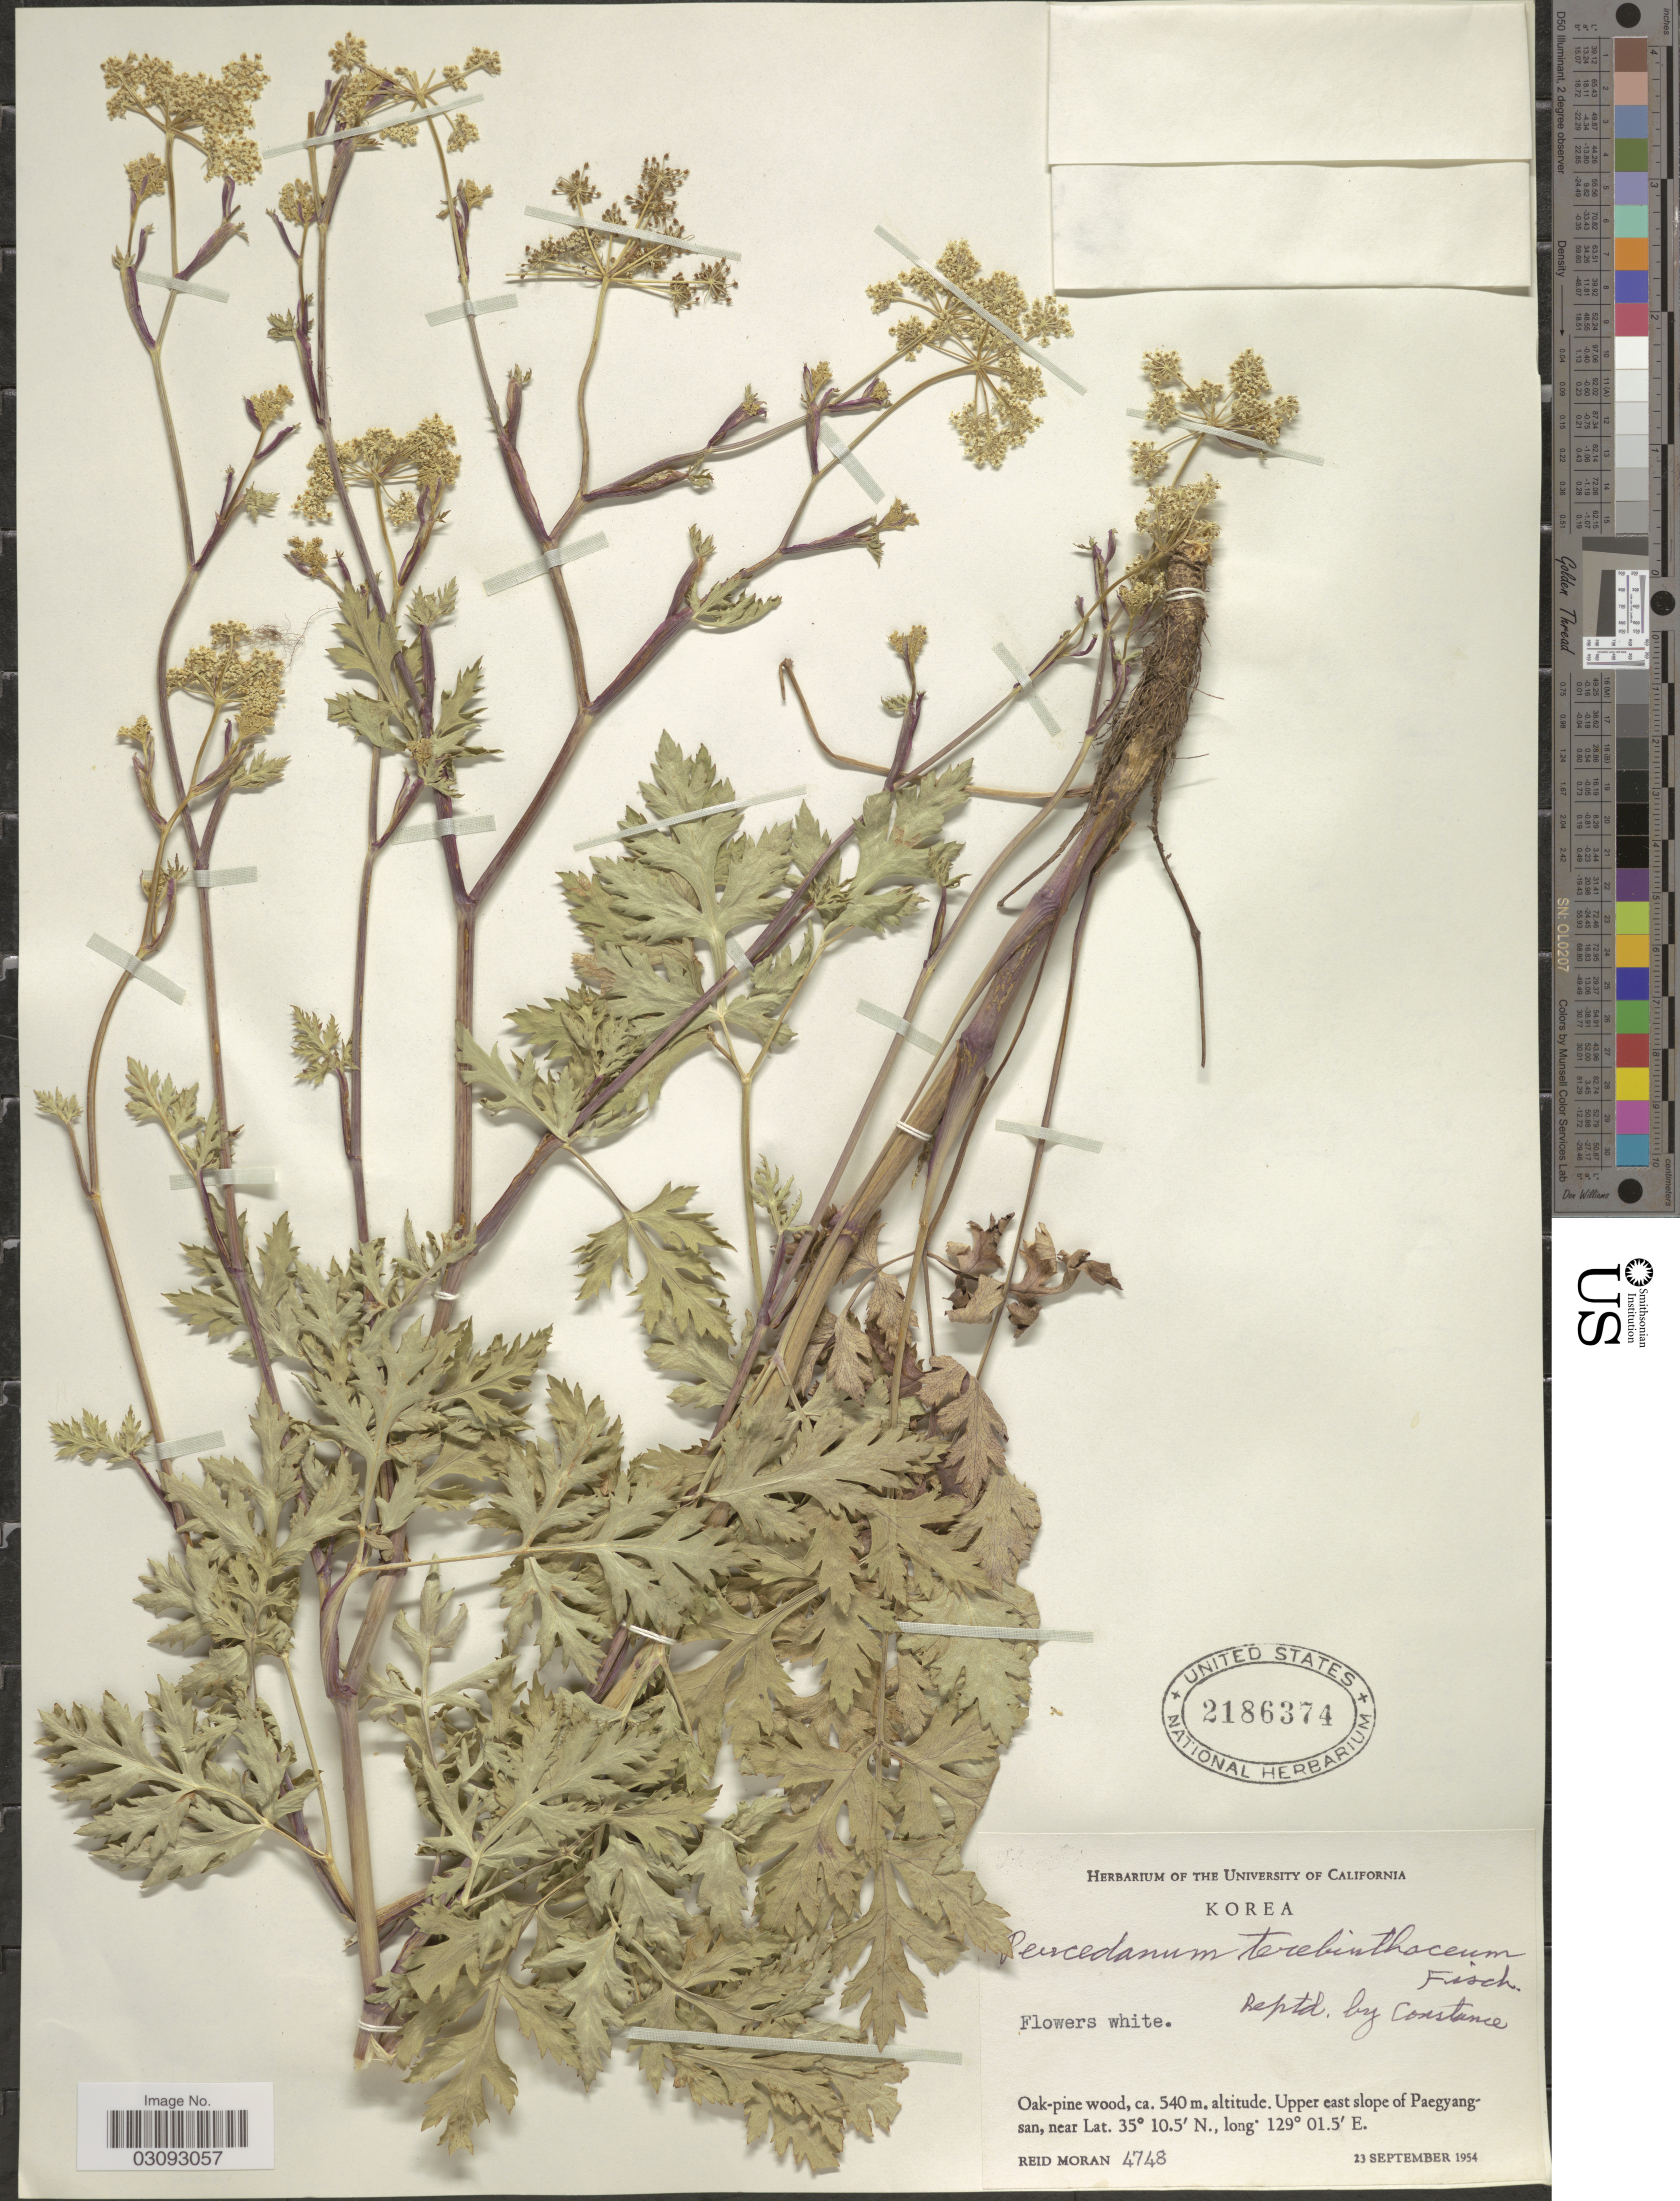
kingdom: Plantae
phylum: Tracheophyta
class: Magnoliopsida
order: Apiales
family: Apiaceae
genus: Peucedanum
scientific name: Peucedanum terebinthaceum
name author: (Fisch. ex Trevir.) Ledeb.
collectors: R. Moran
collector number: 4748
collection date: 1954-09-23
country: South Korea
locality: Oak-pine wood, Upper east slope of Paegyangsan.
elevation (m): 540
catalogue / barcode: US 2186374